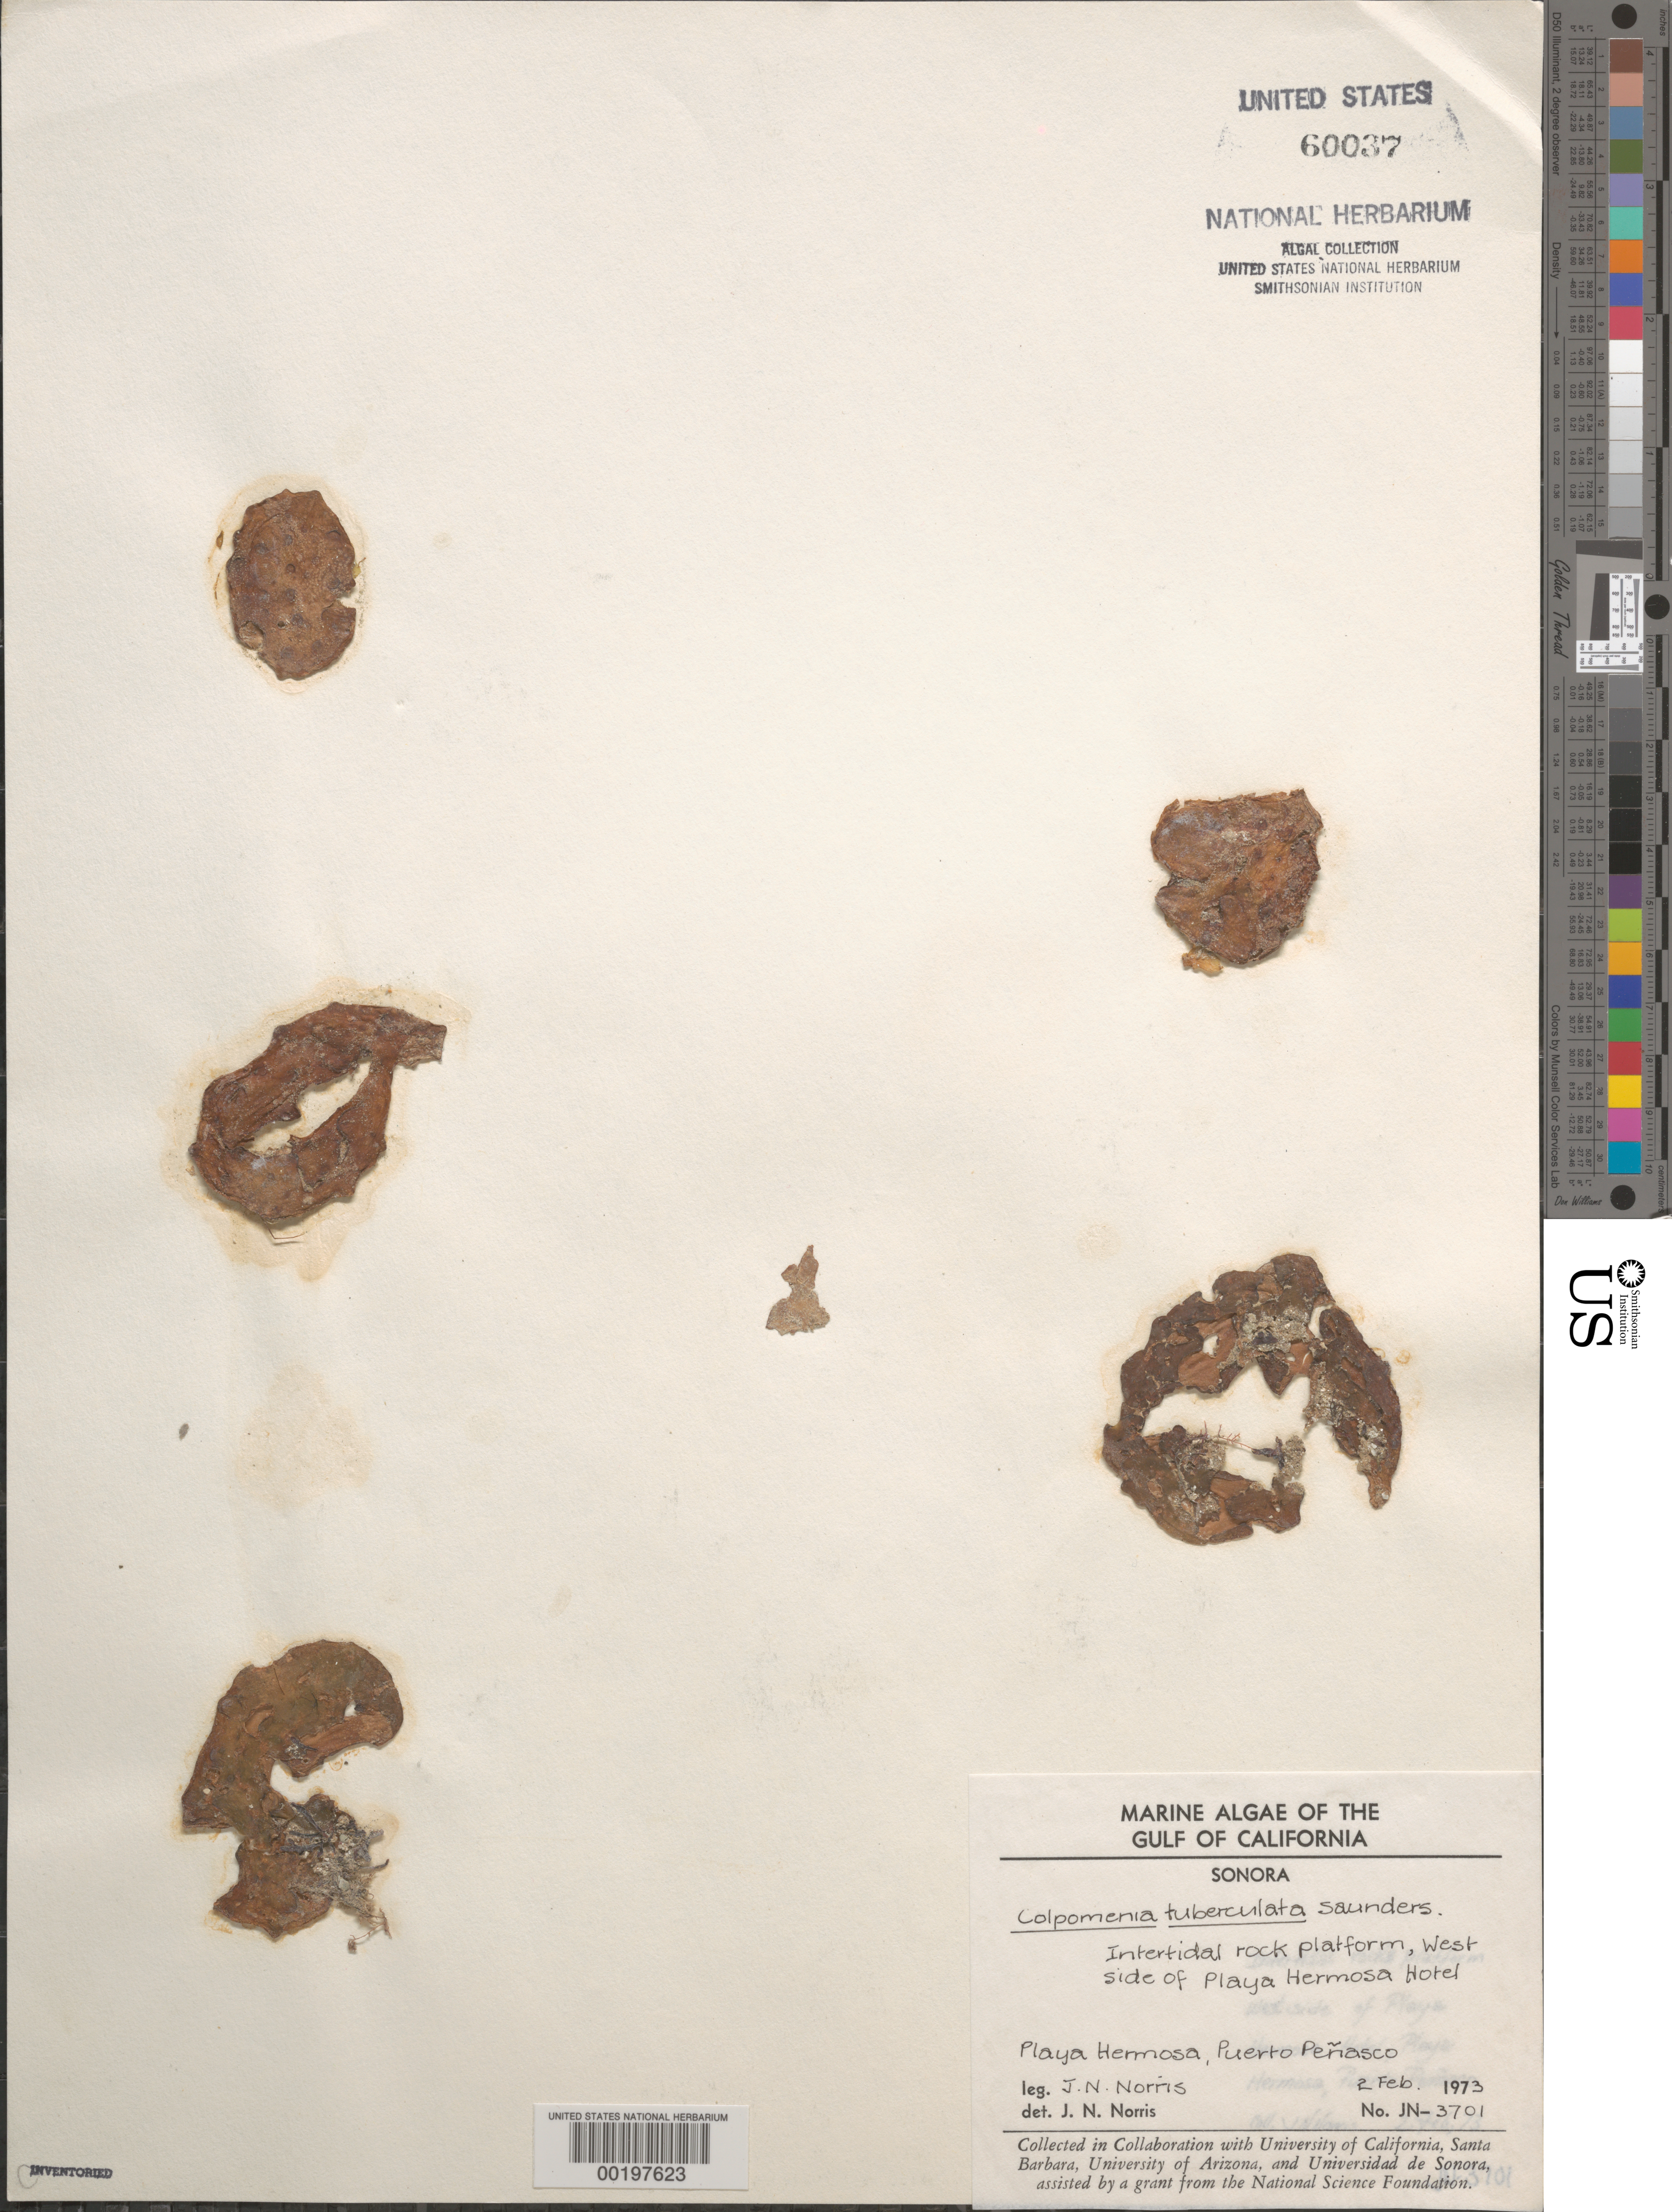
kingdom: Chromista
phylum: Ochrophyta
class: Phaeophyceae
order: Scytosiphonales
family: Scytosiphonaceae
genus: Colpomenia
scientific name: Colpomenia tuberculata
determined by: Norris, James N.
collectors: J. N. Norris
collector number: JN-3701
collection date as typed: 02 Feb 1973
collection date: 1973-02-02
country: Mexico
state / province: Sonora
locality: Puerto Penasco, Playa Hermosa, Playa Hermosa Hotel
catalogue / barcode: US 60037